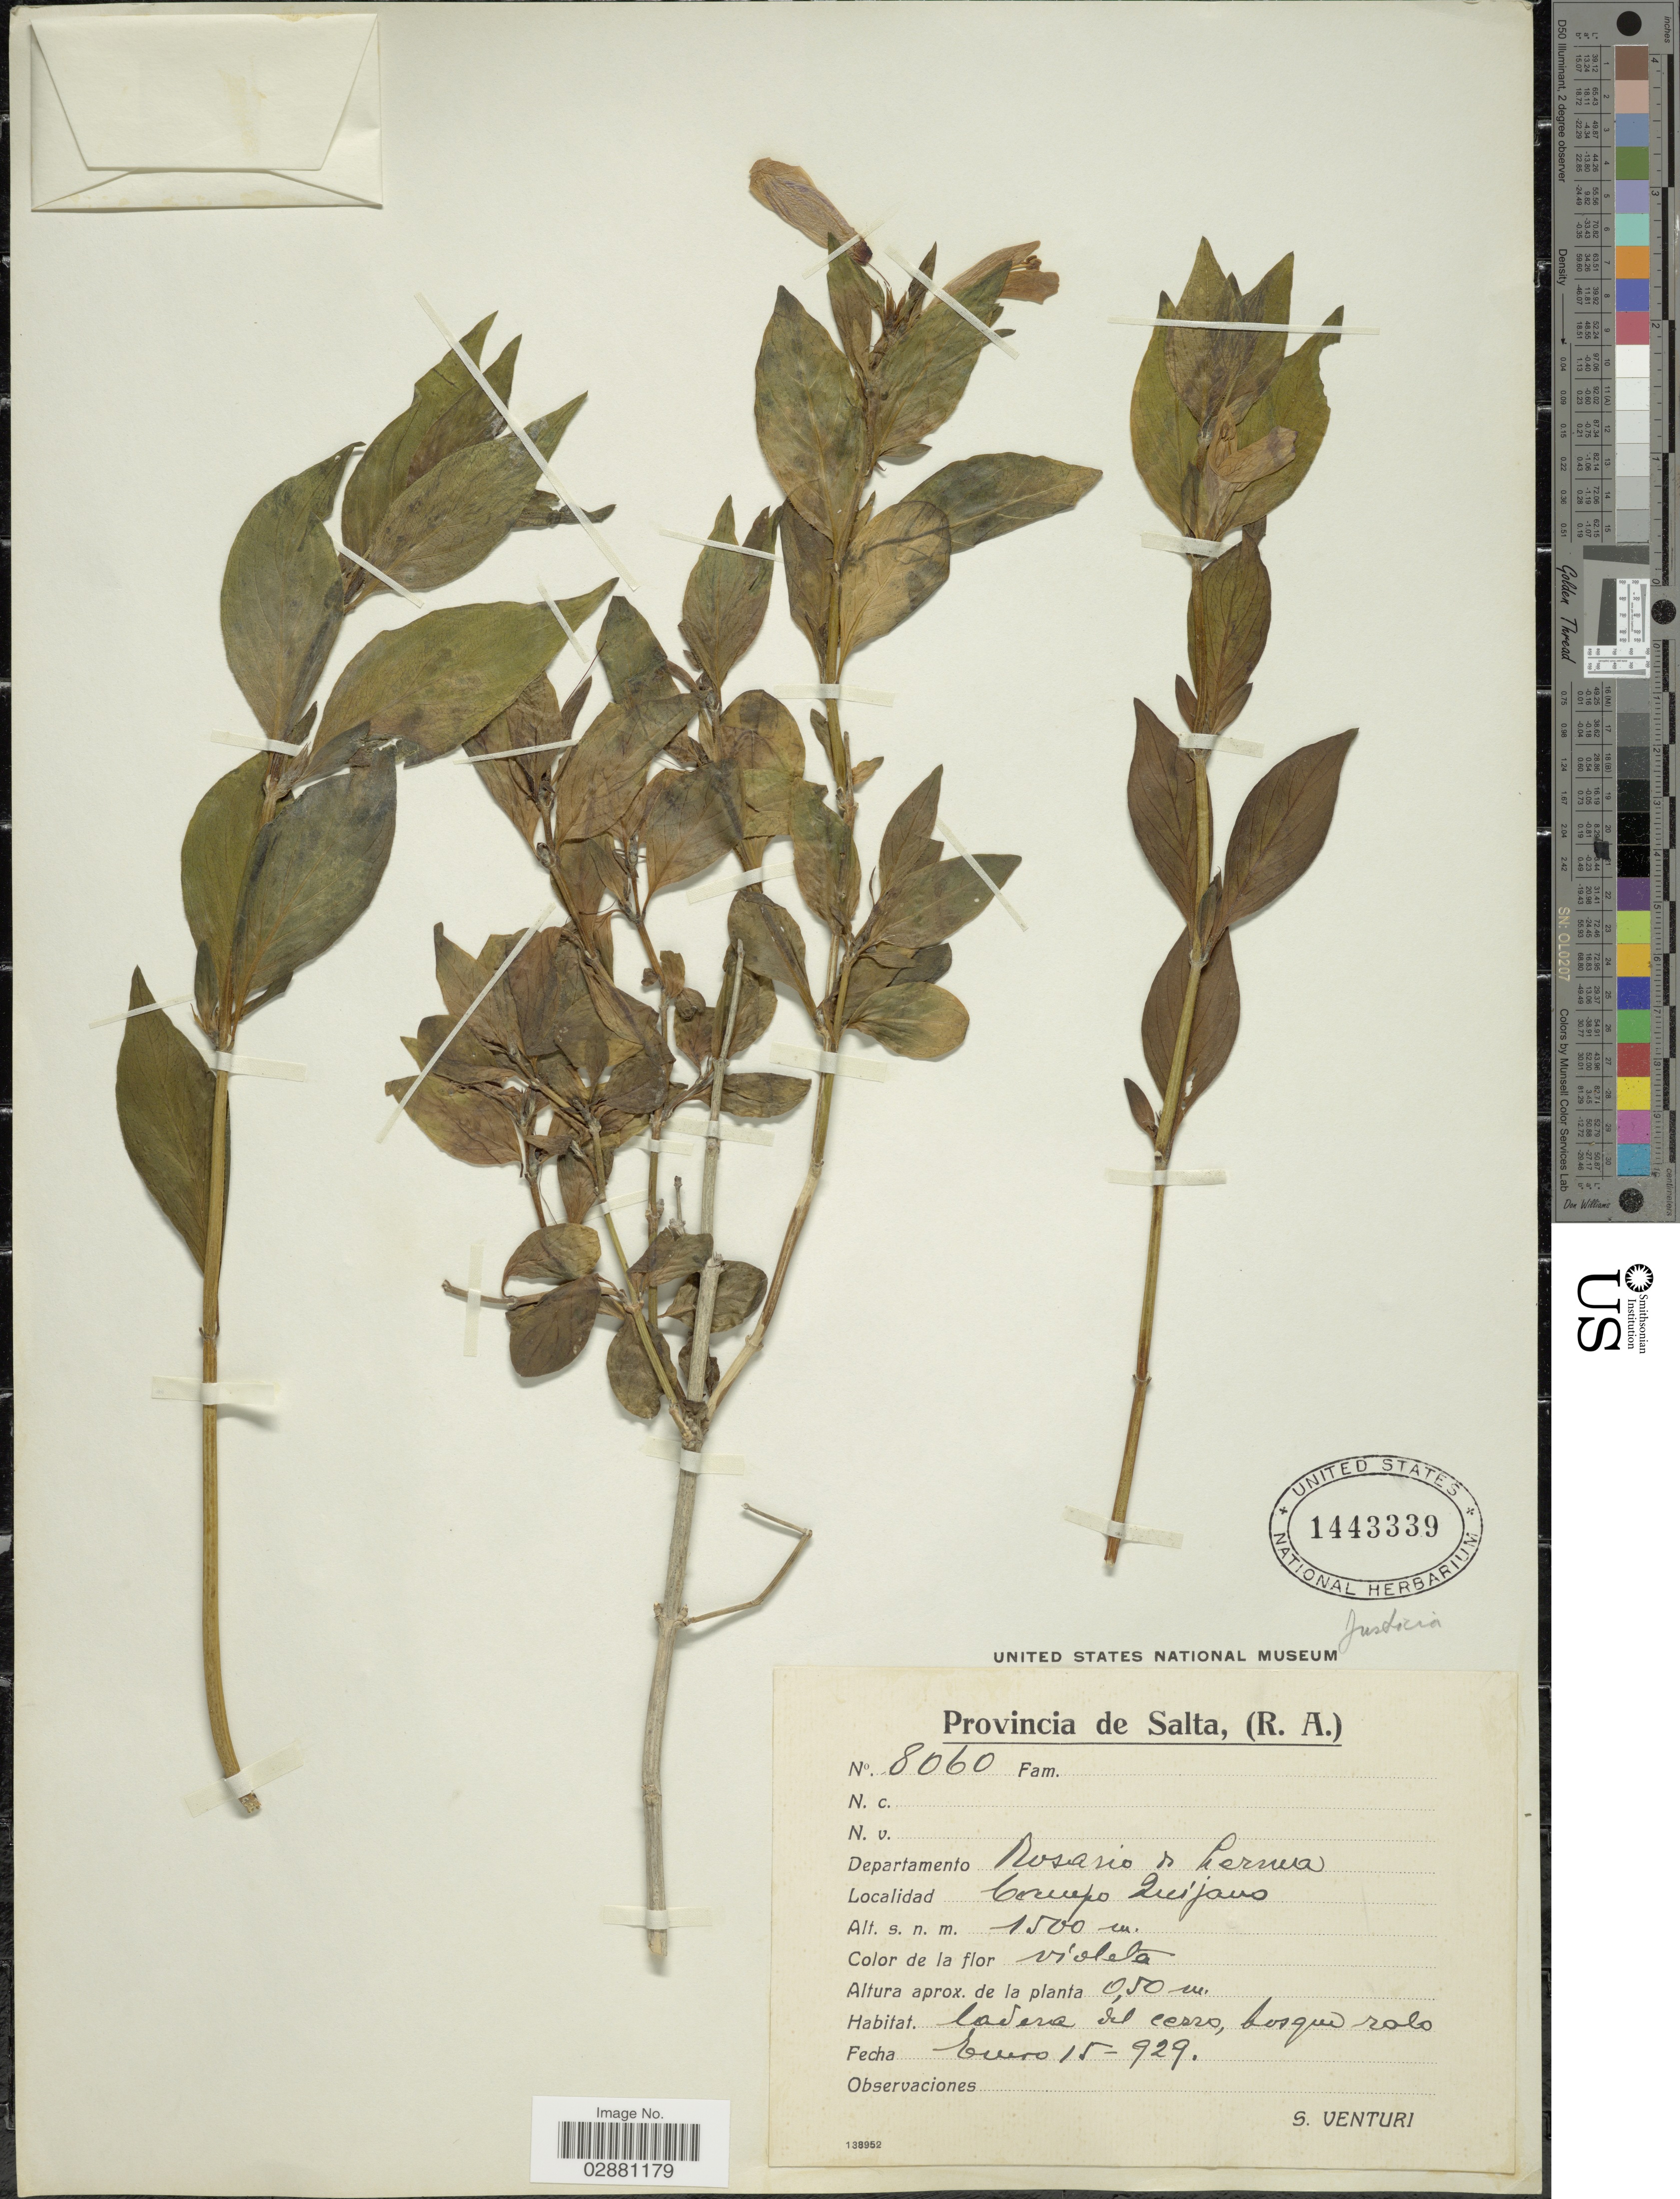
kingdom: Plantae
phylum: Tracheophyta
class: Magnoliopsida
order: Lamiales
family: Acanthaceae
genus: Justicia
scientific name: Justicia tweediana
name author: (Nees) Griseb.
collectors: S. Venturi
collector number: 8060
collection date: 1929-01-15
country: Argentina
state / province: Salta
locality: Provincia de Salta, (R. A.), Departamento Rosario de Lerwa, Campo Quijano.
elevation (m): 1500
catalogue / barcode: US 1443339